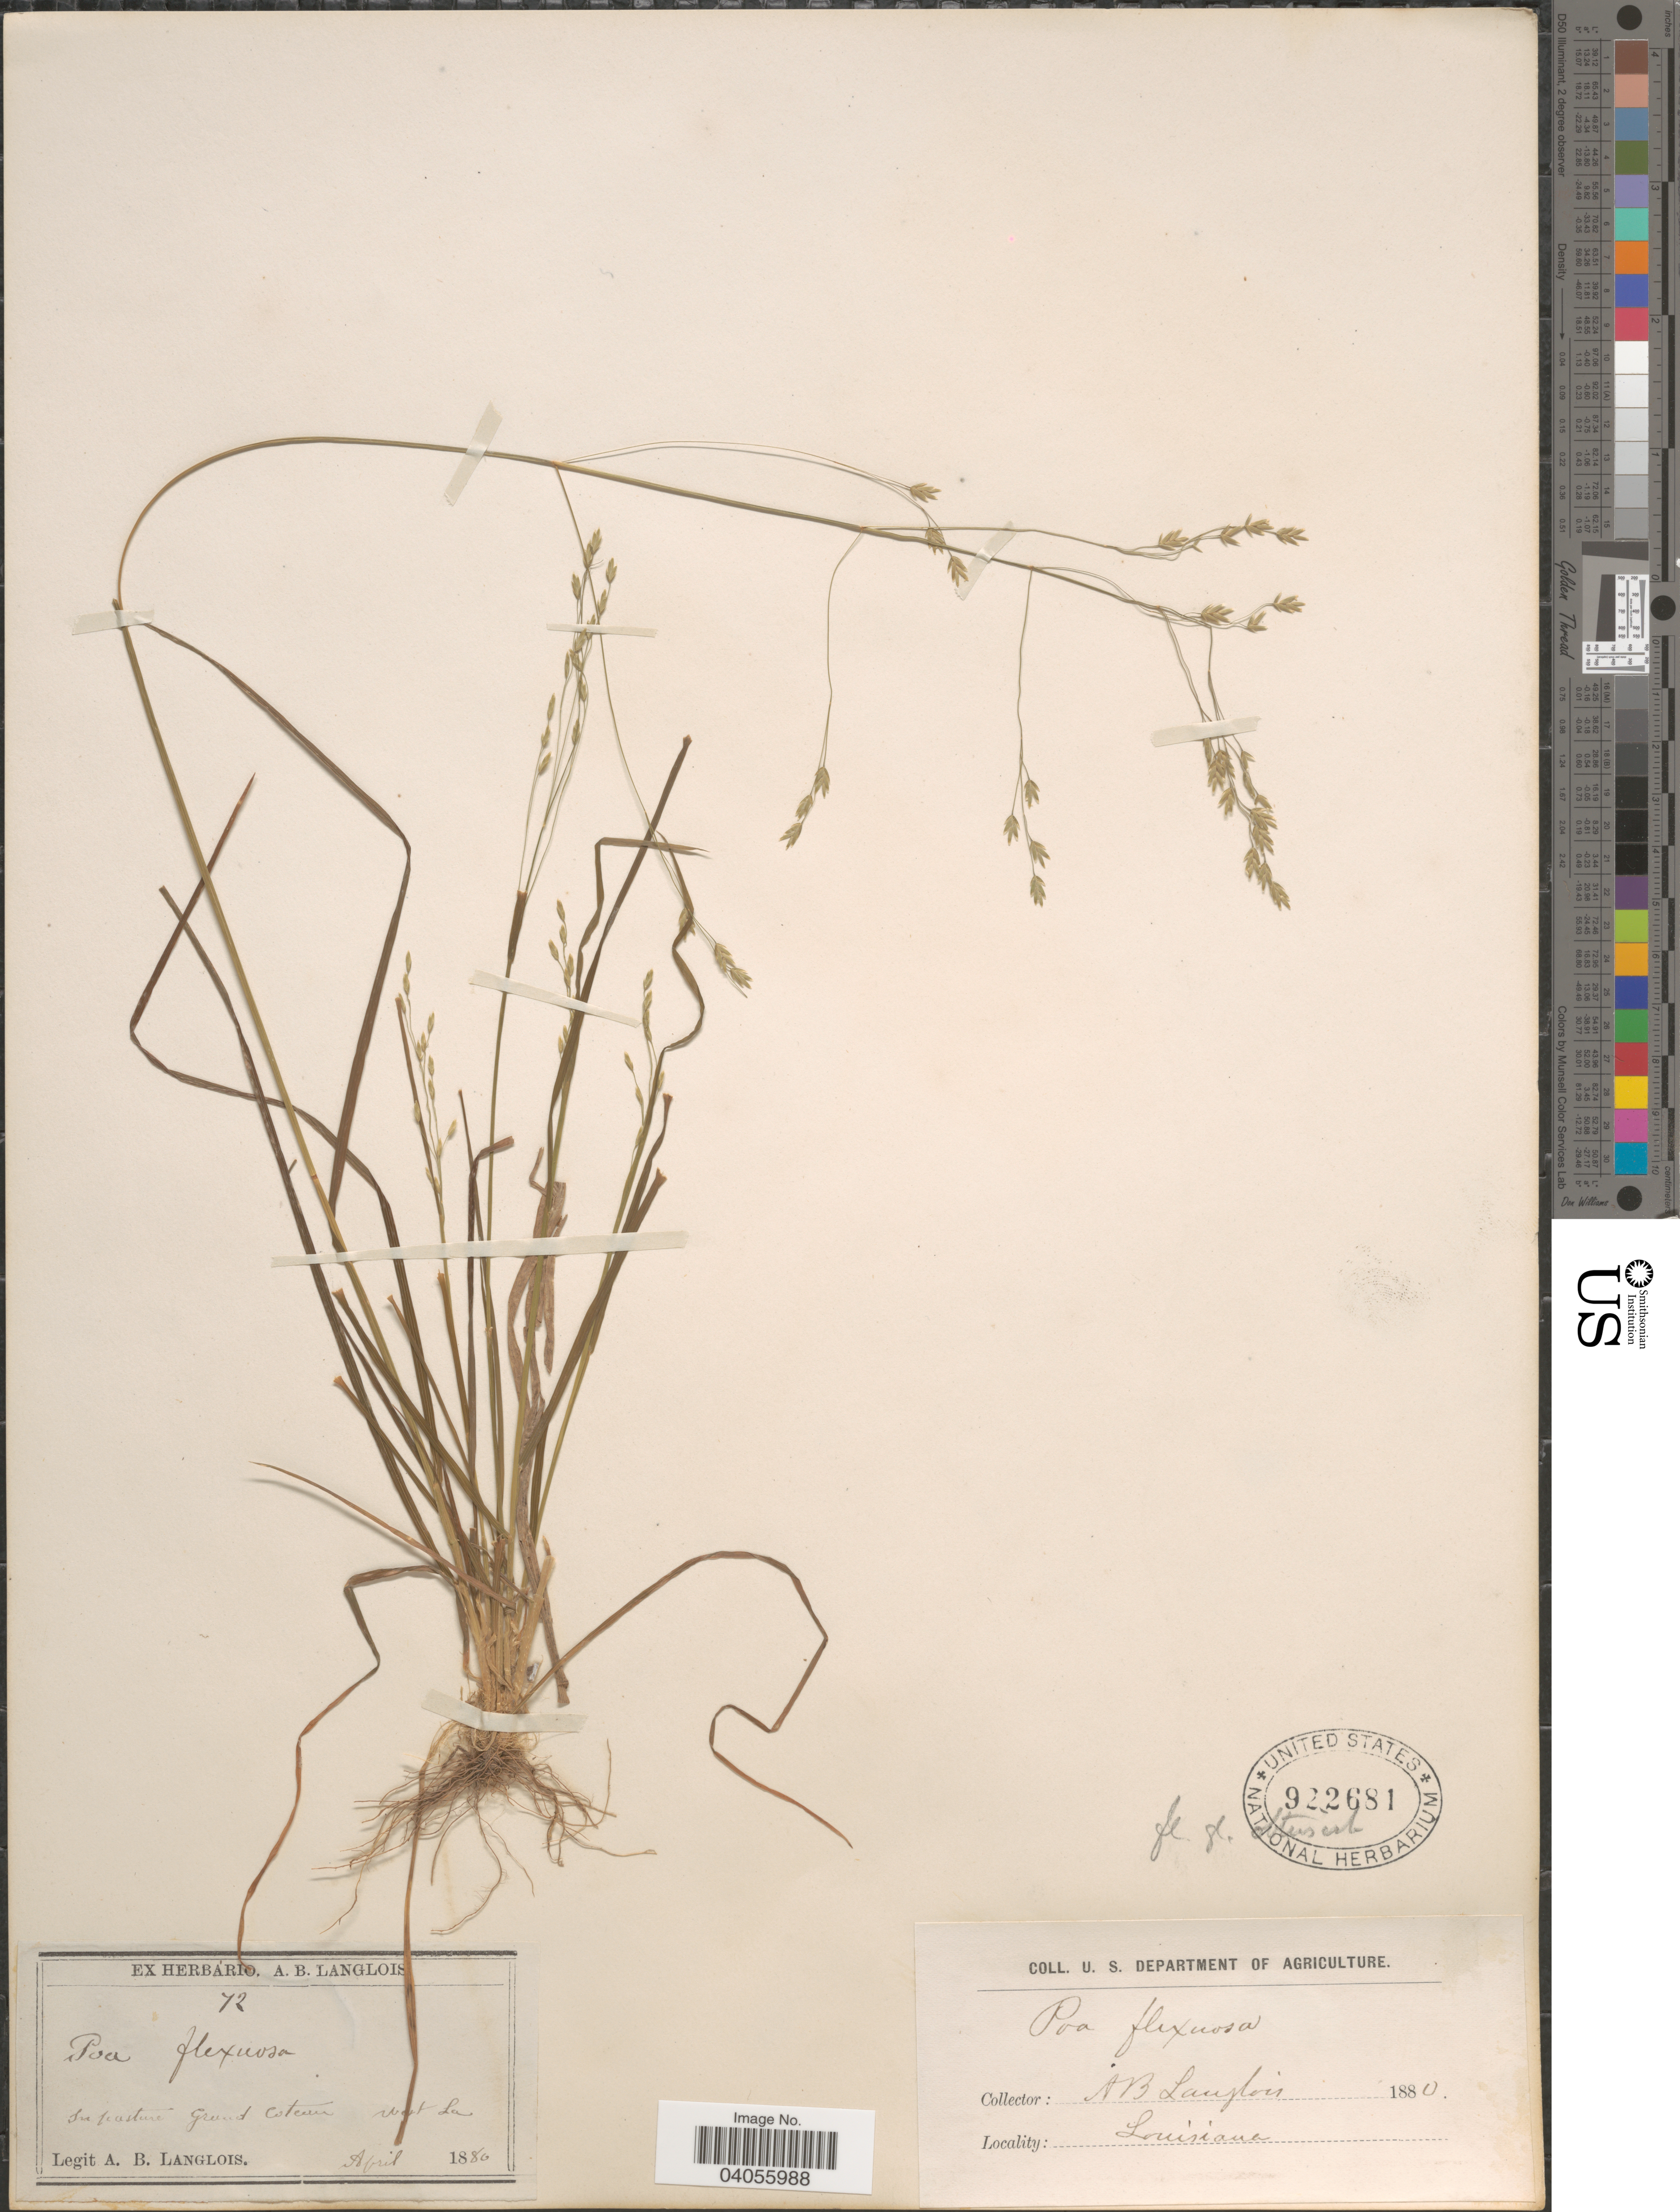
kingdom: Plantae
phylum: Tracheophyta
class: Liliopsida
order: Poales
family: Poaceae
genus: Poa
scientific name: Poa autumnalis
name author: Muhl. ex Elliott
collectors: A. Langlois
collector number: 72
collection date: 1880-04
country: United States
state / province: Louisiana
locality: In pasture Grand Coteau West La.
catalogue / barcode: US 922681